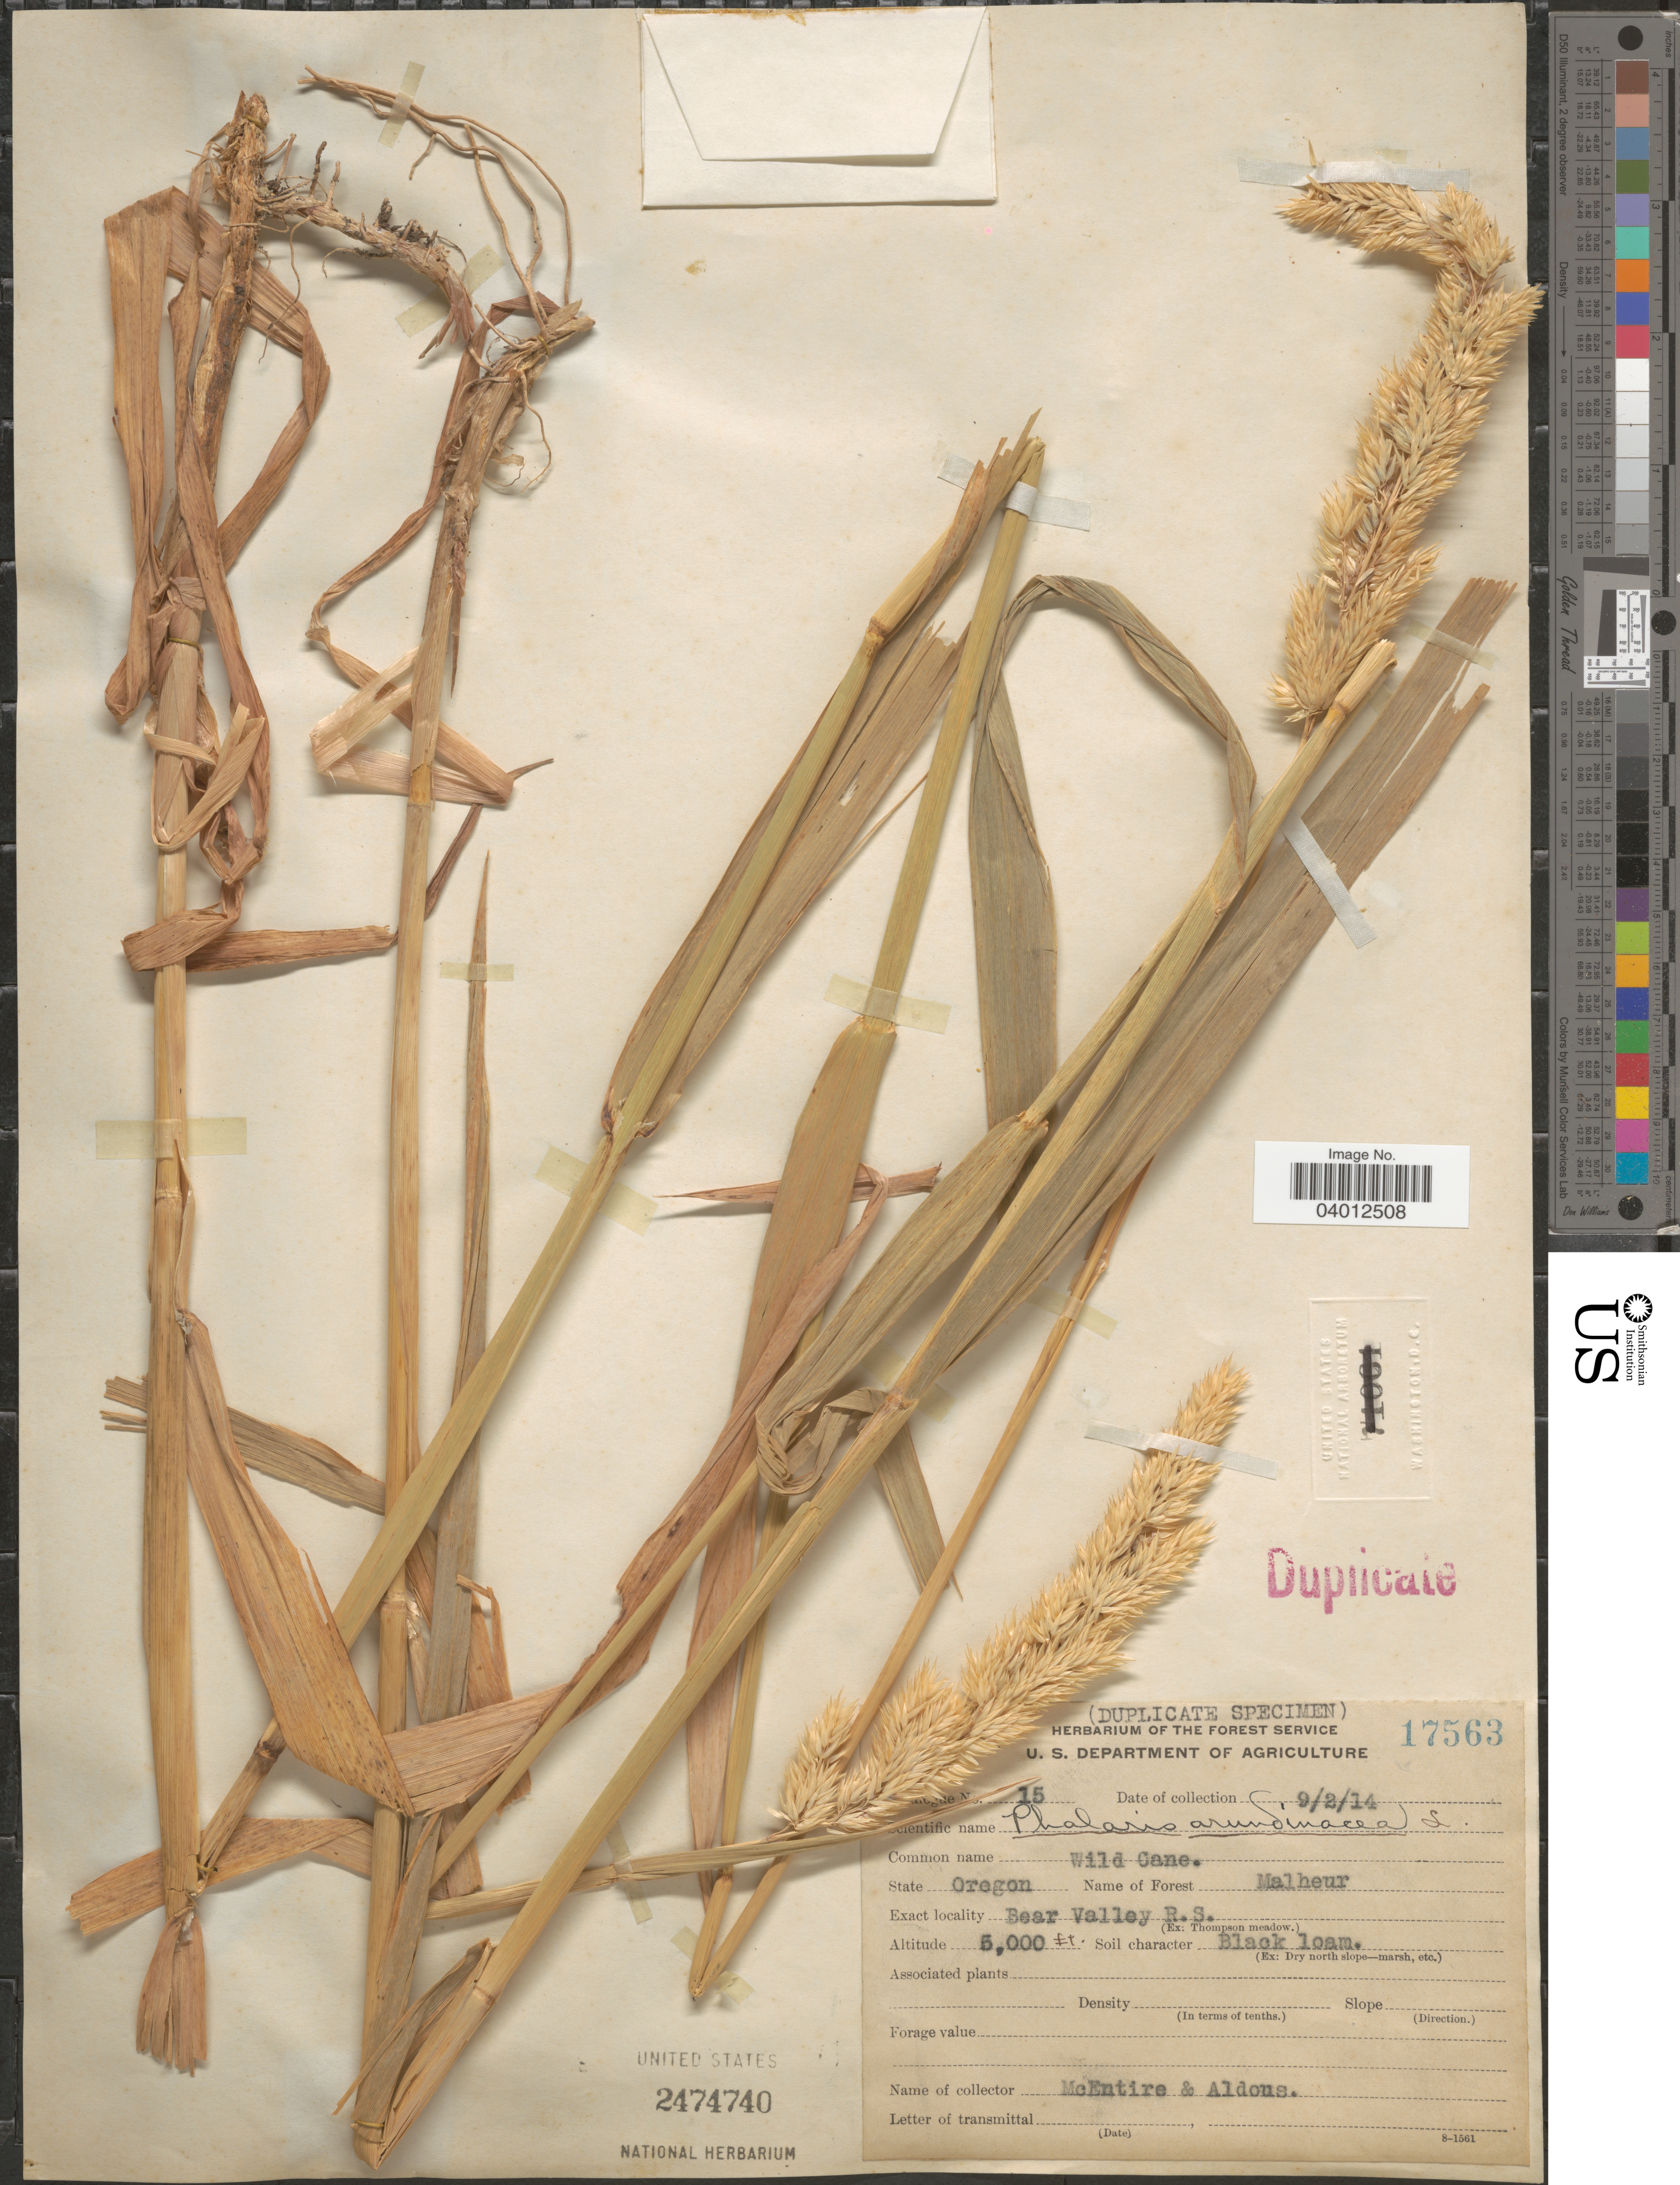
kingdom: Plantae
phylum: Tracheophyta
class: Liliopsida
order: Poales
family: Poaceae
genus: Phalaris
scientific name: Phalaris arundinacea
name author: L.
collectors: McEntire & Aldous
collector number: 15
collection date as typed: Transcribed d/m/y: 2/9/14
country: United States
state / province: Oregon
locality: Malheur. Bear Valley R. S.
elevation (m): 1524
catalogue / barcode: US 2474740